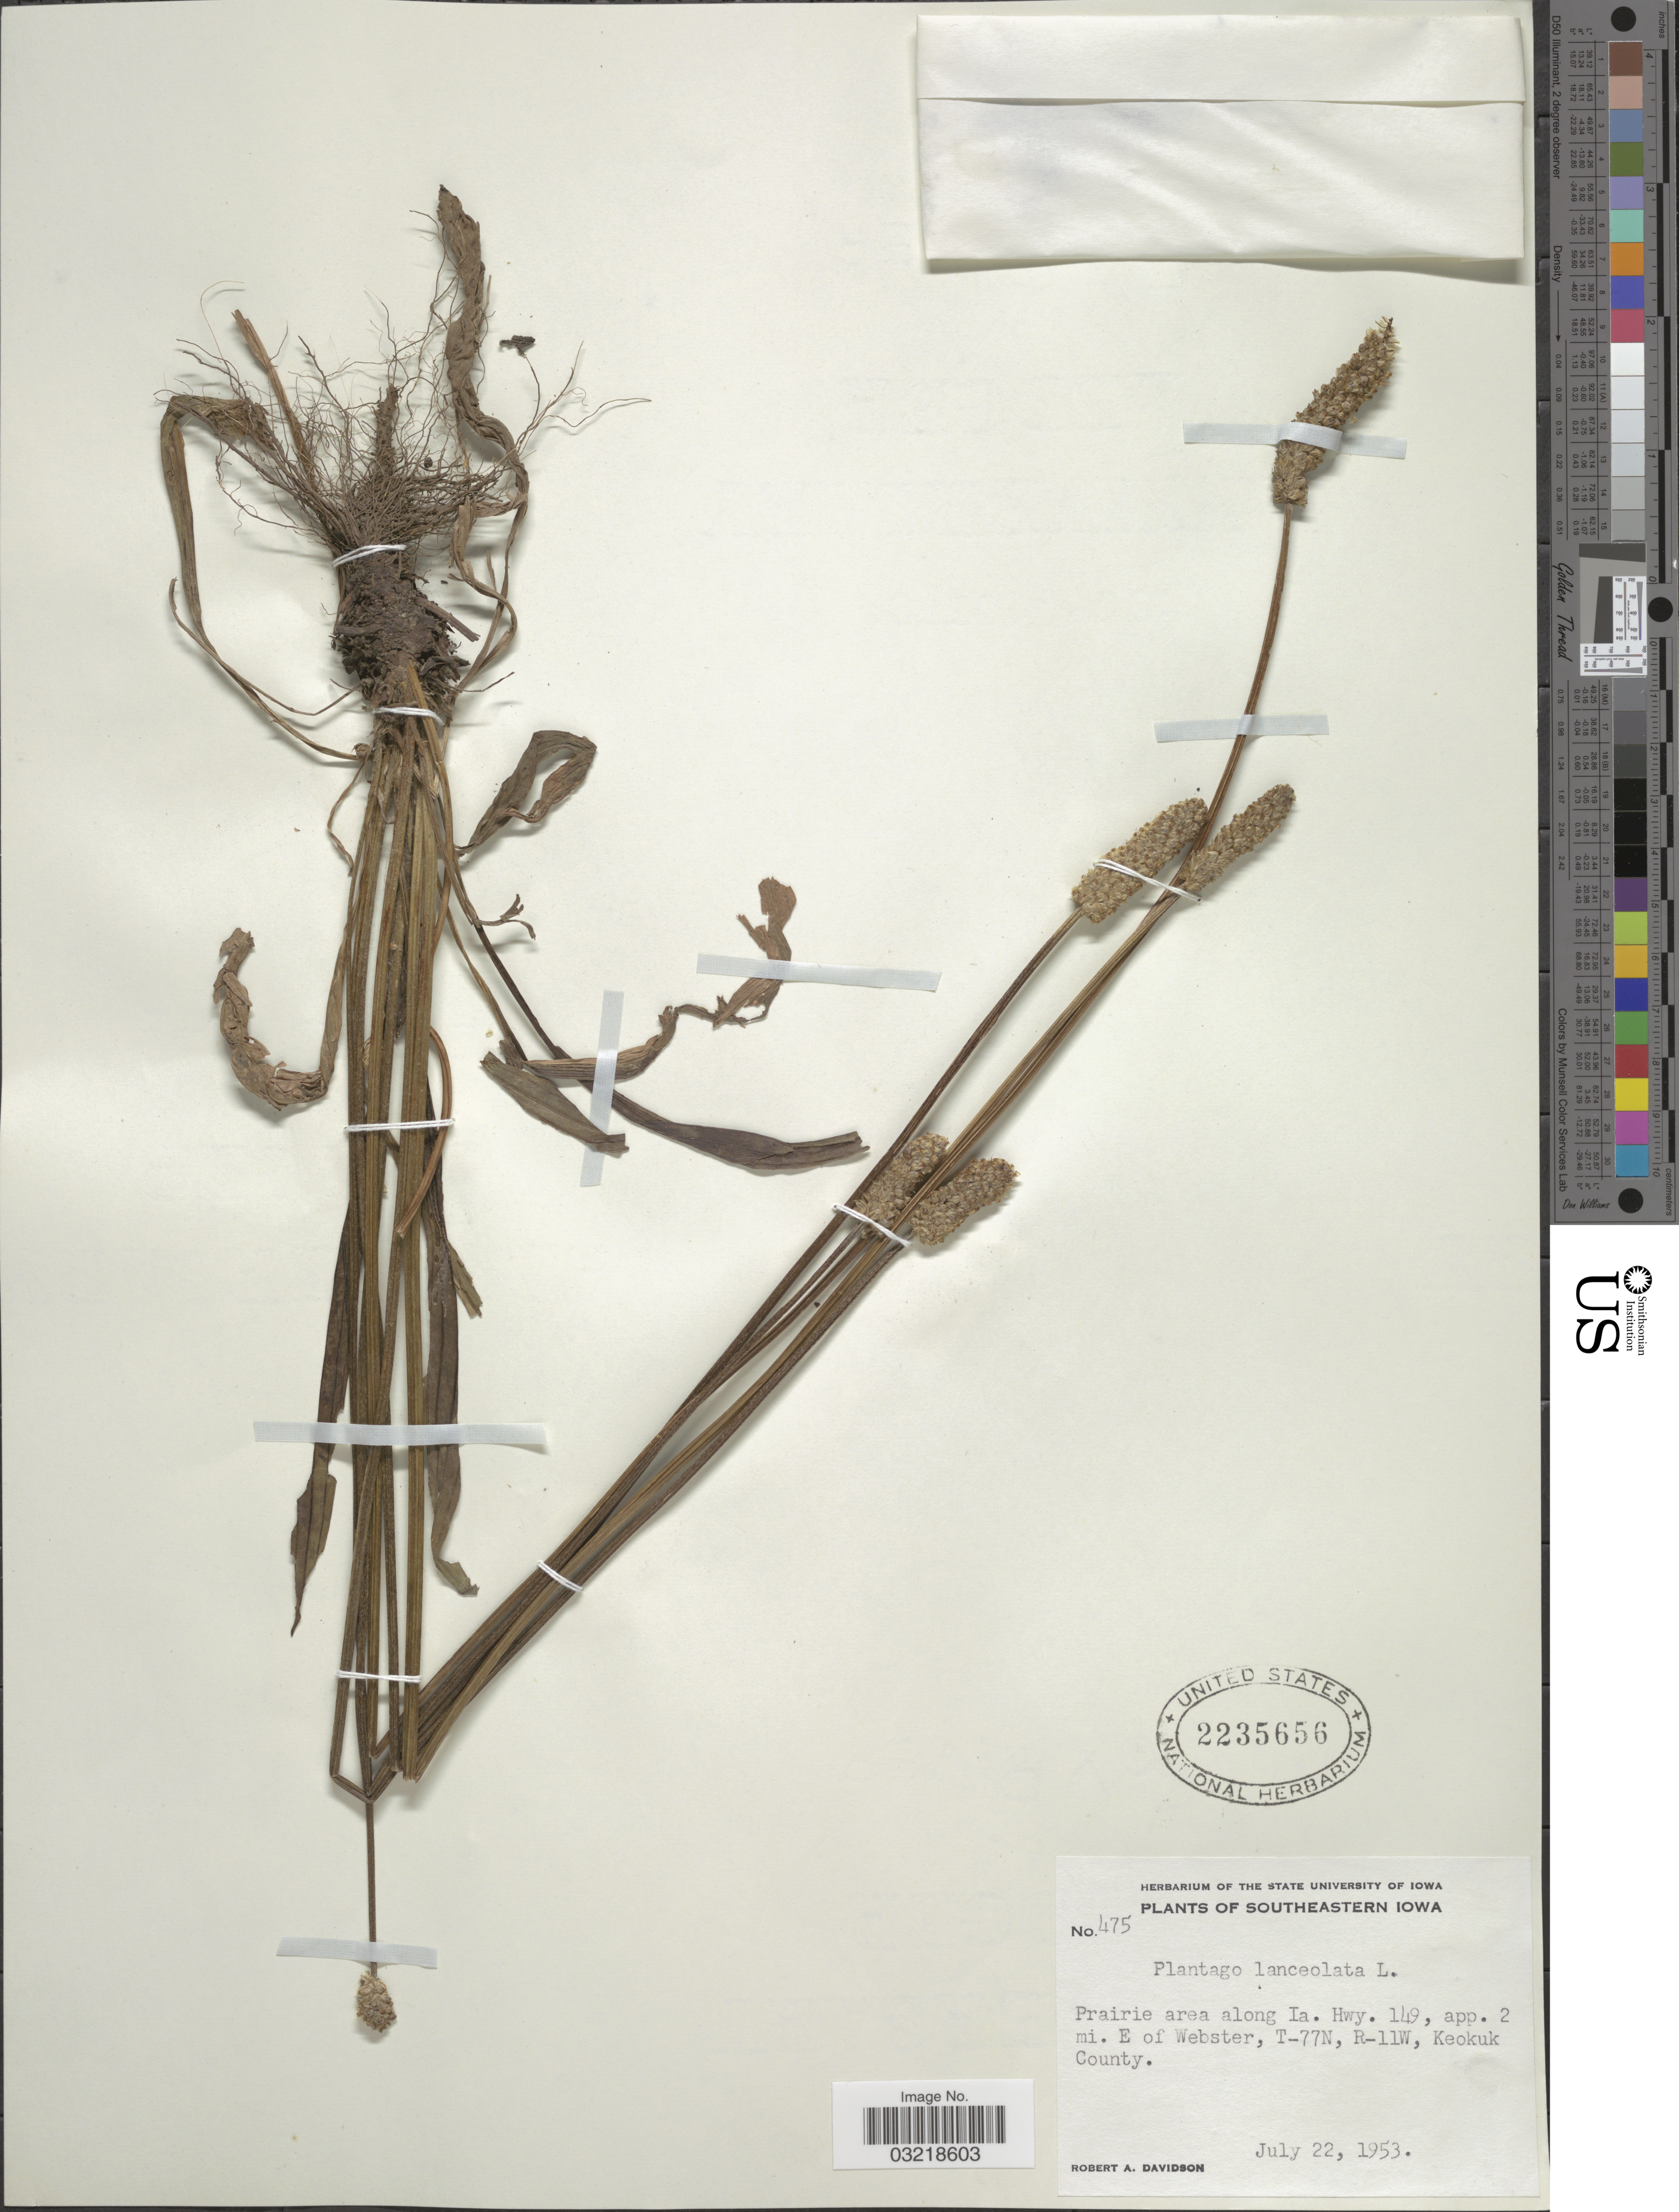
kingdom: Plantae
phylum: Tracheophyta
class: Magnoliopsida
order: Lamiales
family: Plantaginaceae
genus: Plantago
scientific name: Plantago lanceolata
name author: L.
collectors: R. A. Davidson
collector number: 475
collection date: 1953-07-22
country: United States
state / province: Iowa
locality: Southeastern Iowa. Prairie area along Ia. Hwy. 149, app. 2 mi. E of Webster, T-77N, R-11W, Keokuk County.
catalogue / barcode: US 2235656